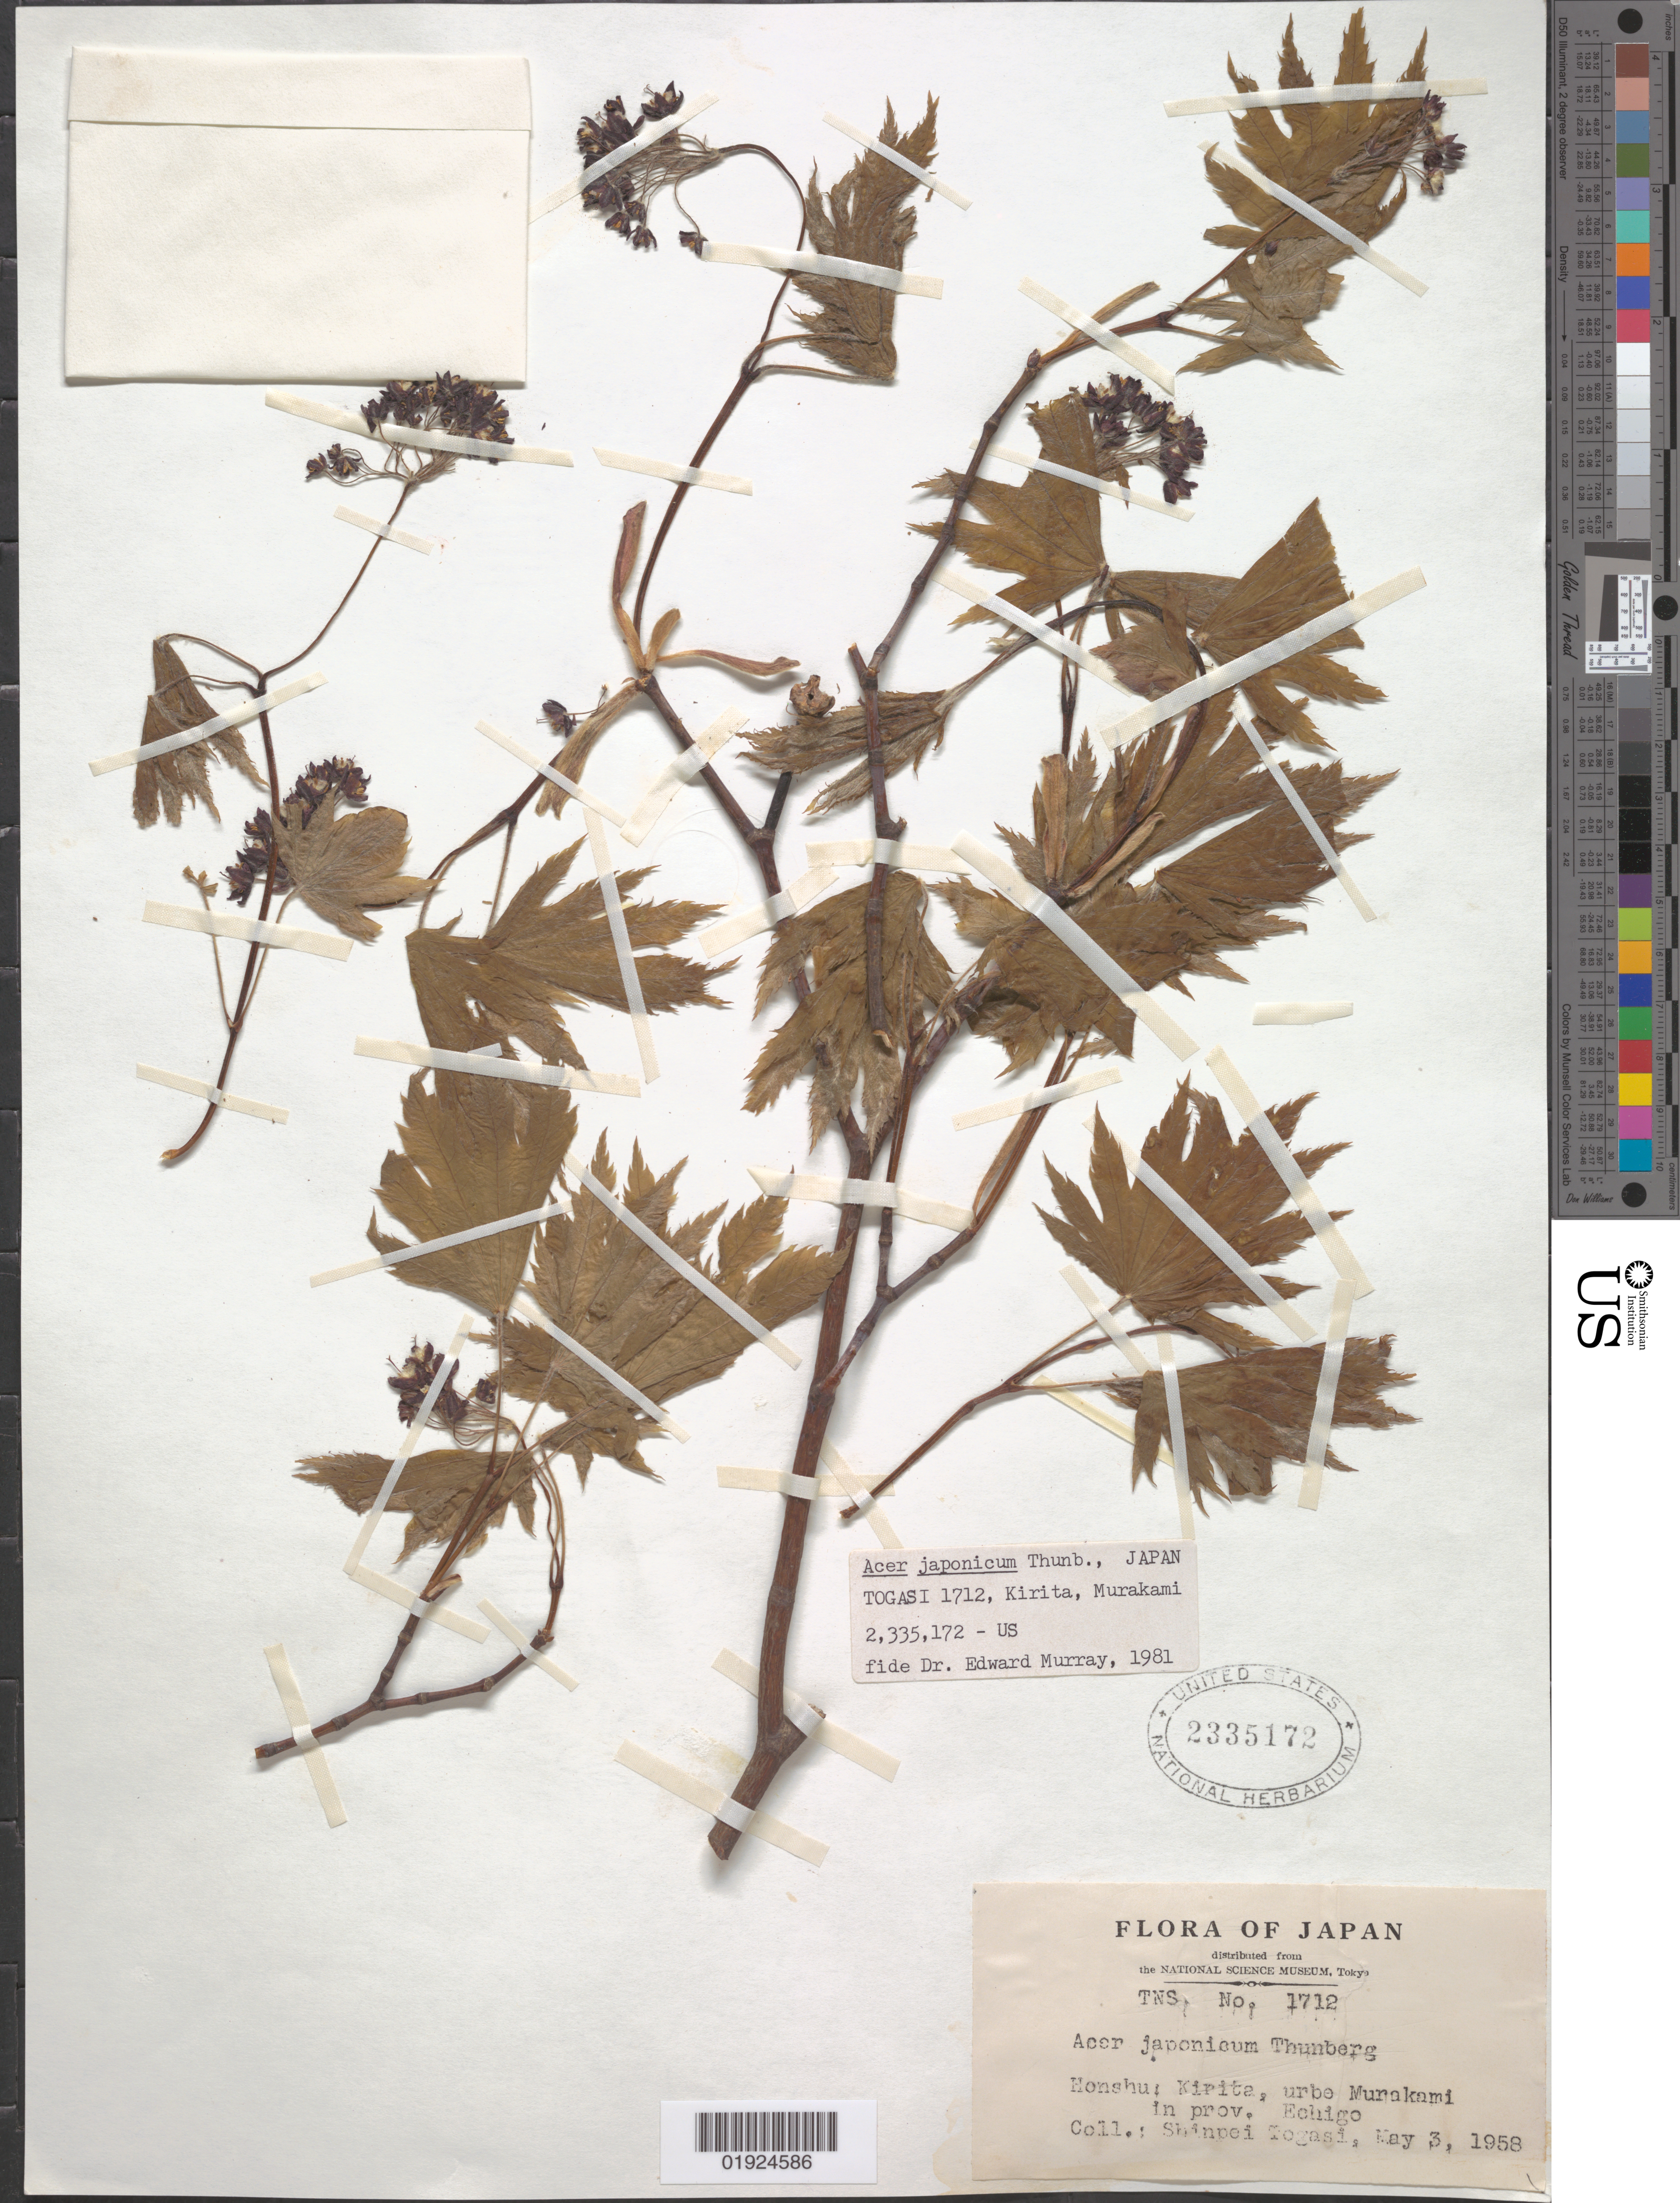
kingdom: Plantae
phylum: Tracheophyta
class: Magnoliopsida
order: Sapindales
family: Sapindaceae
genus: Acer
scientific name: Acer japonicum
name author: Thunb.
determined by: Murray, Edward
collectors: S. Togasi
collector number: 1712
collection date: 1958-05-03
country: Japan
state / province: Niigata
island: Honshu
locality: Kirita, urbe Murakami in prov. Echigo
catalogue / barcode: US 2335172